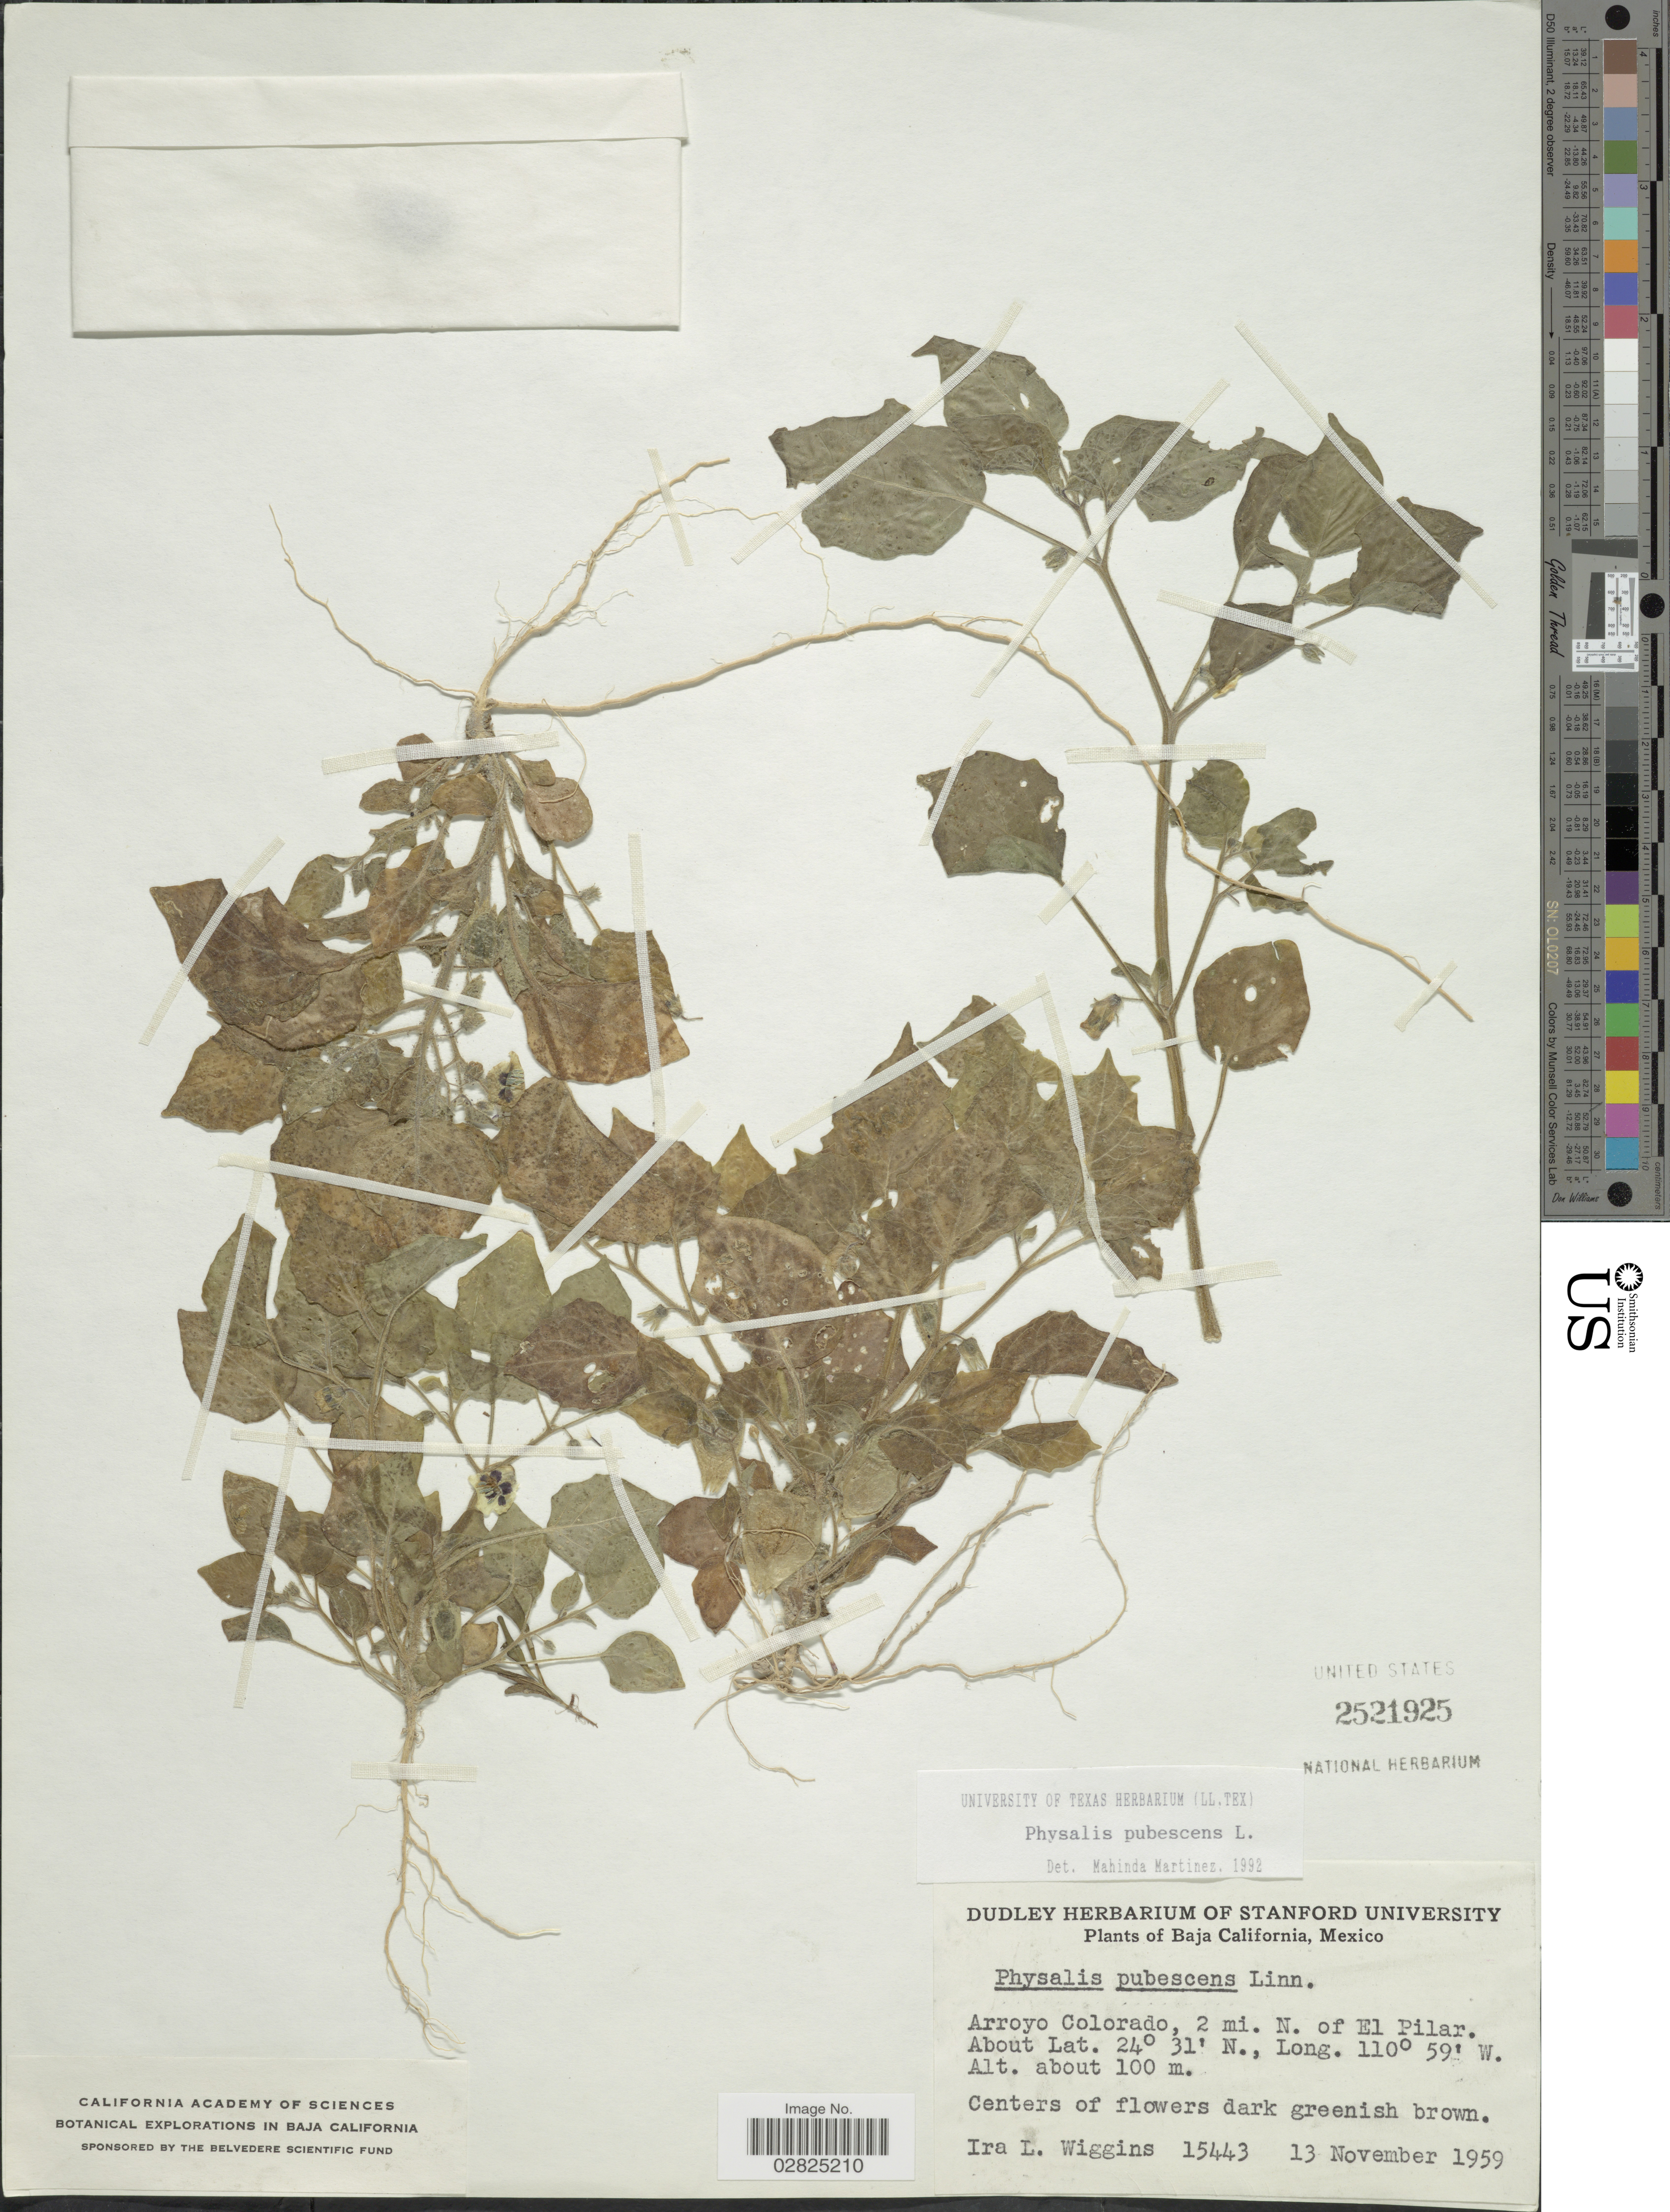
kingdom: Plantae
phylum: Tracheophyta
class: Magnoliopsida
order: Solanales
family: Solanaceae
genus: Physalis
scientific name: Physalis pubescens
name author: L.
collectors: I. L. Wiggins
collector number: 15443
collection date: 1959-11-13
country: Mexico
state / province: Baja California Sur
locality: Arroyo Colorado, 2 mi. N. of El Pilar.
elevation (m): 100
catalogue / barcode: US 2521925